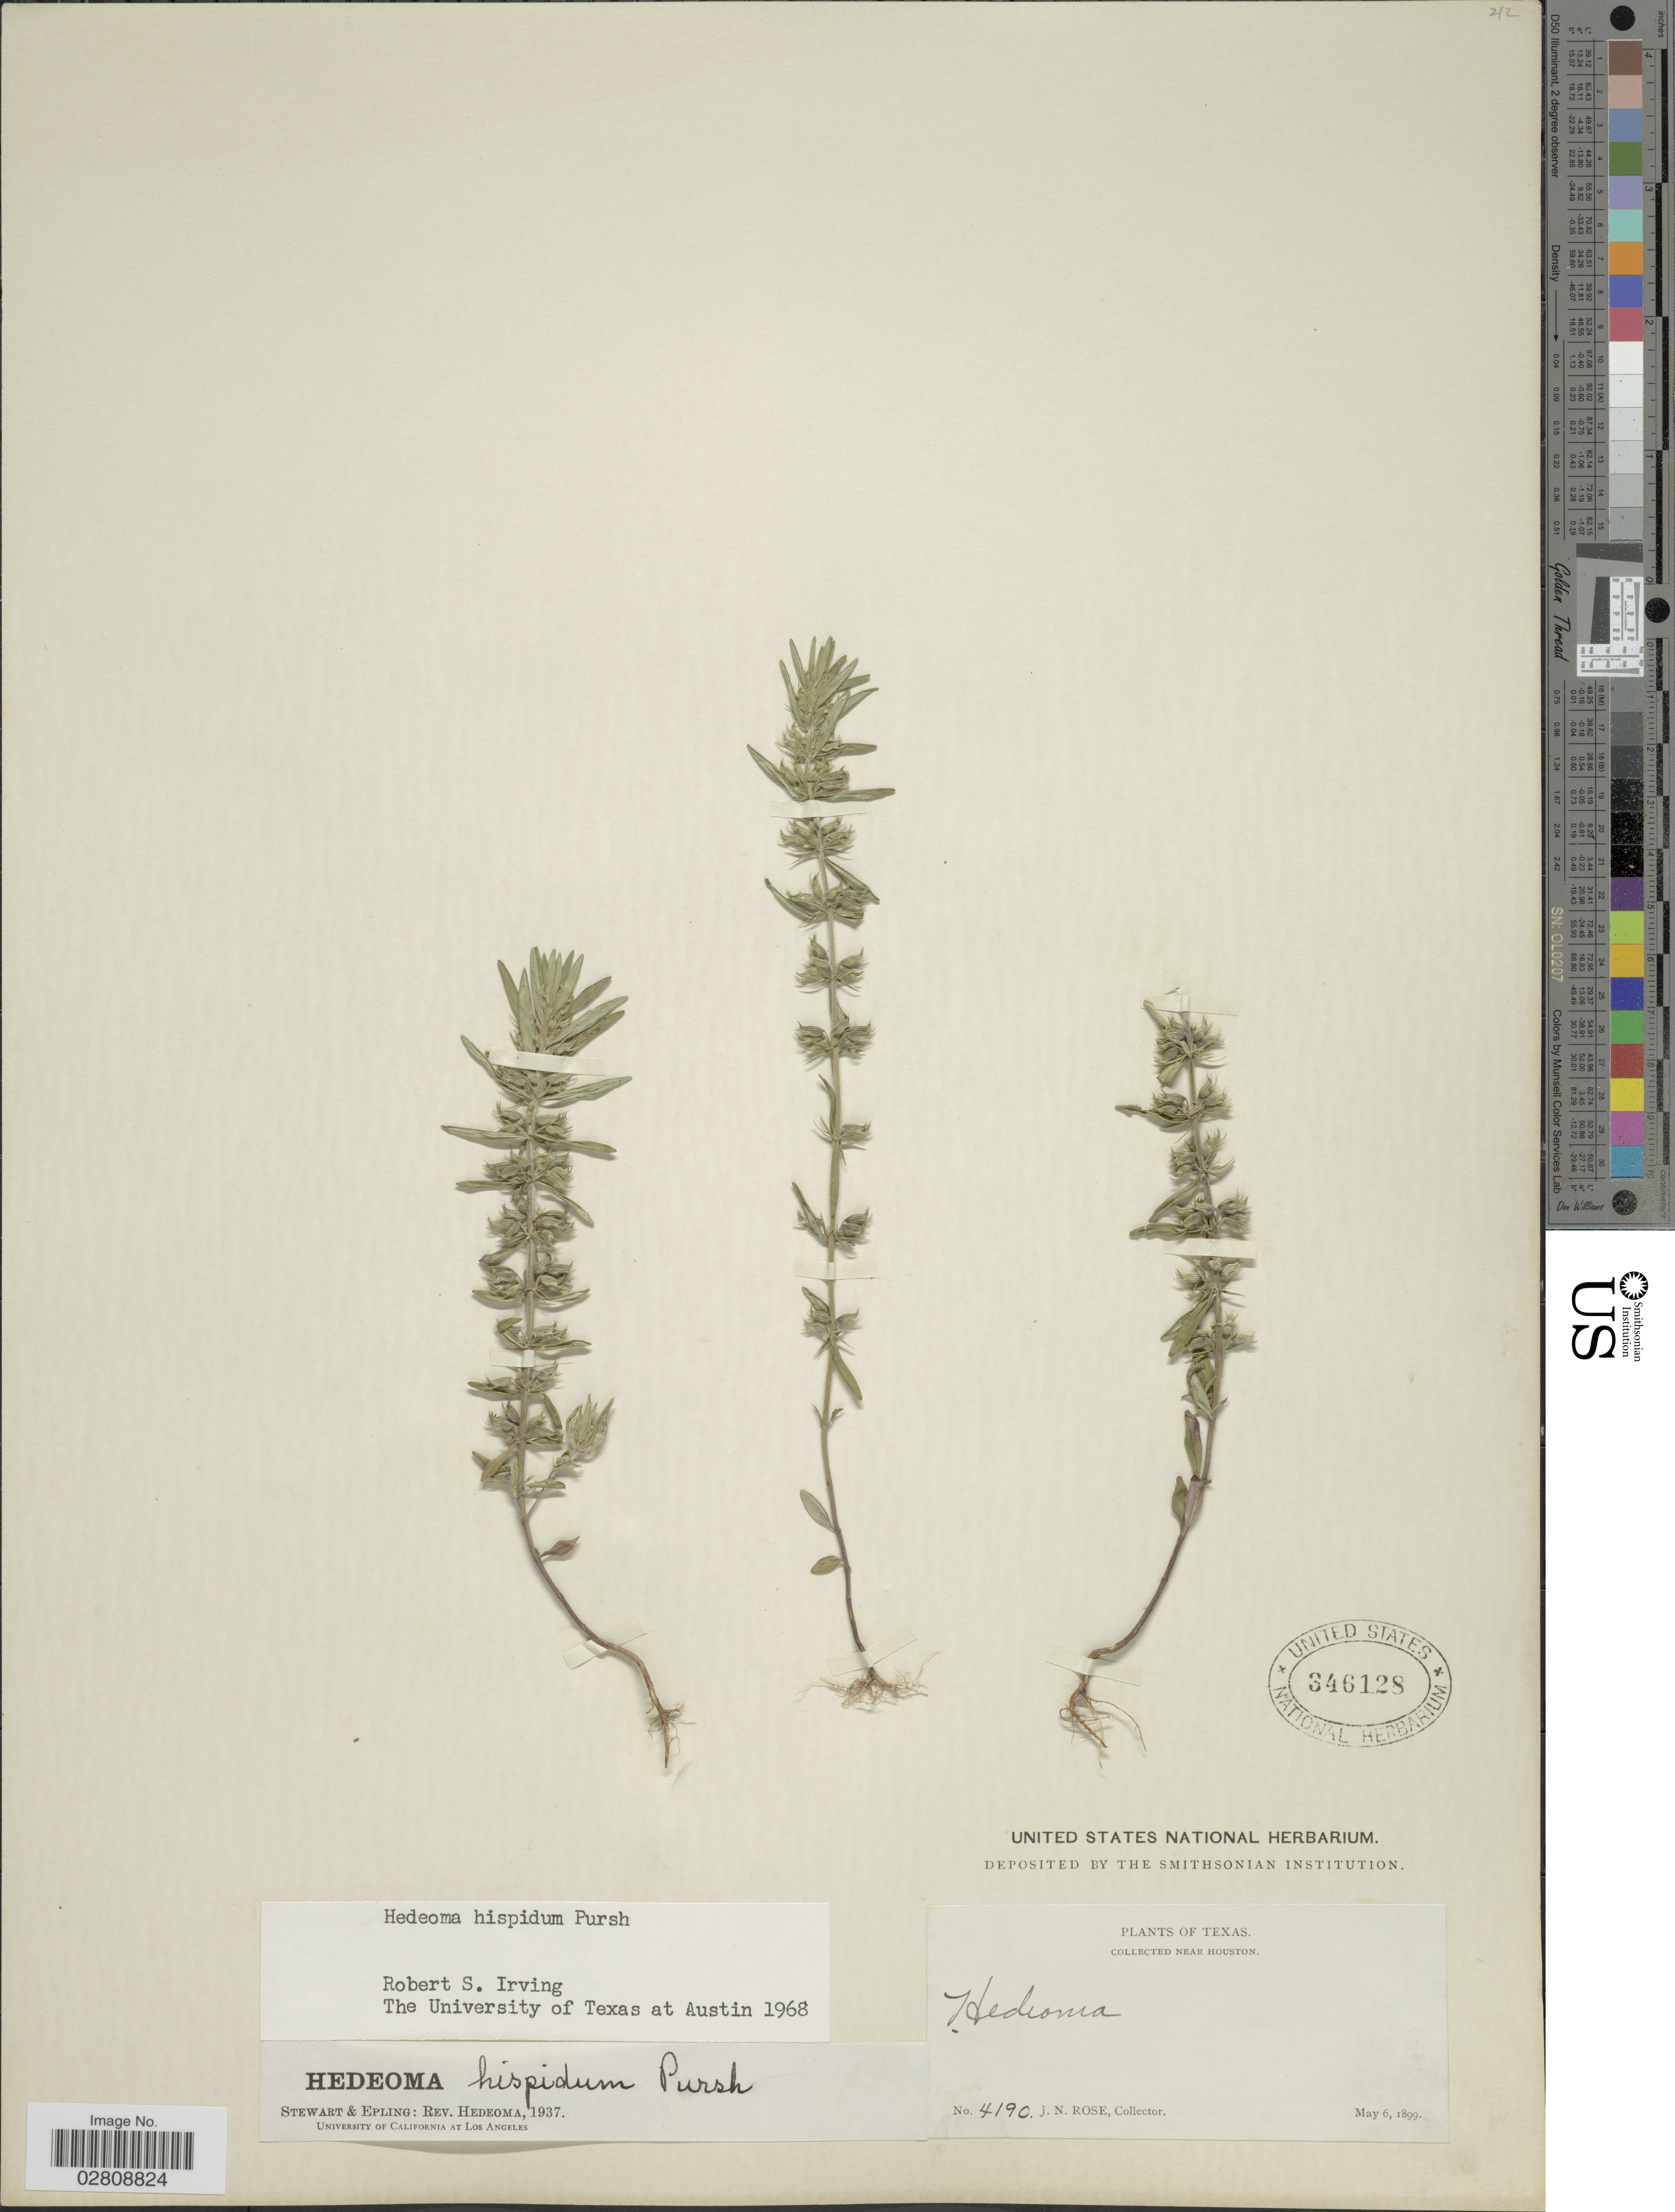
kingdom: Plantae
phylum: Tracheophyta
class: Magnoliopsida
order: Lamiales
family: Lamiaceae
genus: Hedeoma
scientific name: Hedeoma hispida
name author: Pursh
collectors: J. N. Rose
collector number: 4190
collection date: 1899-05-06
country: United States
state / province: Texas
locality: Near Houston.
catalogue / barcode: US 346128